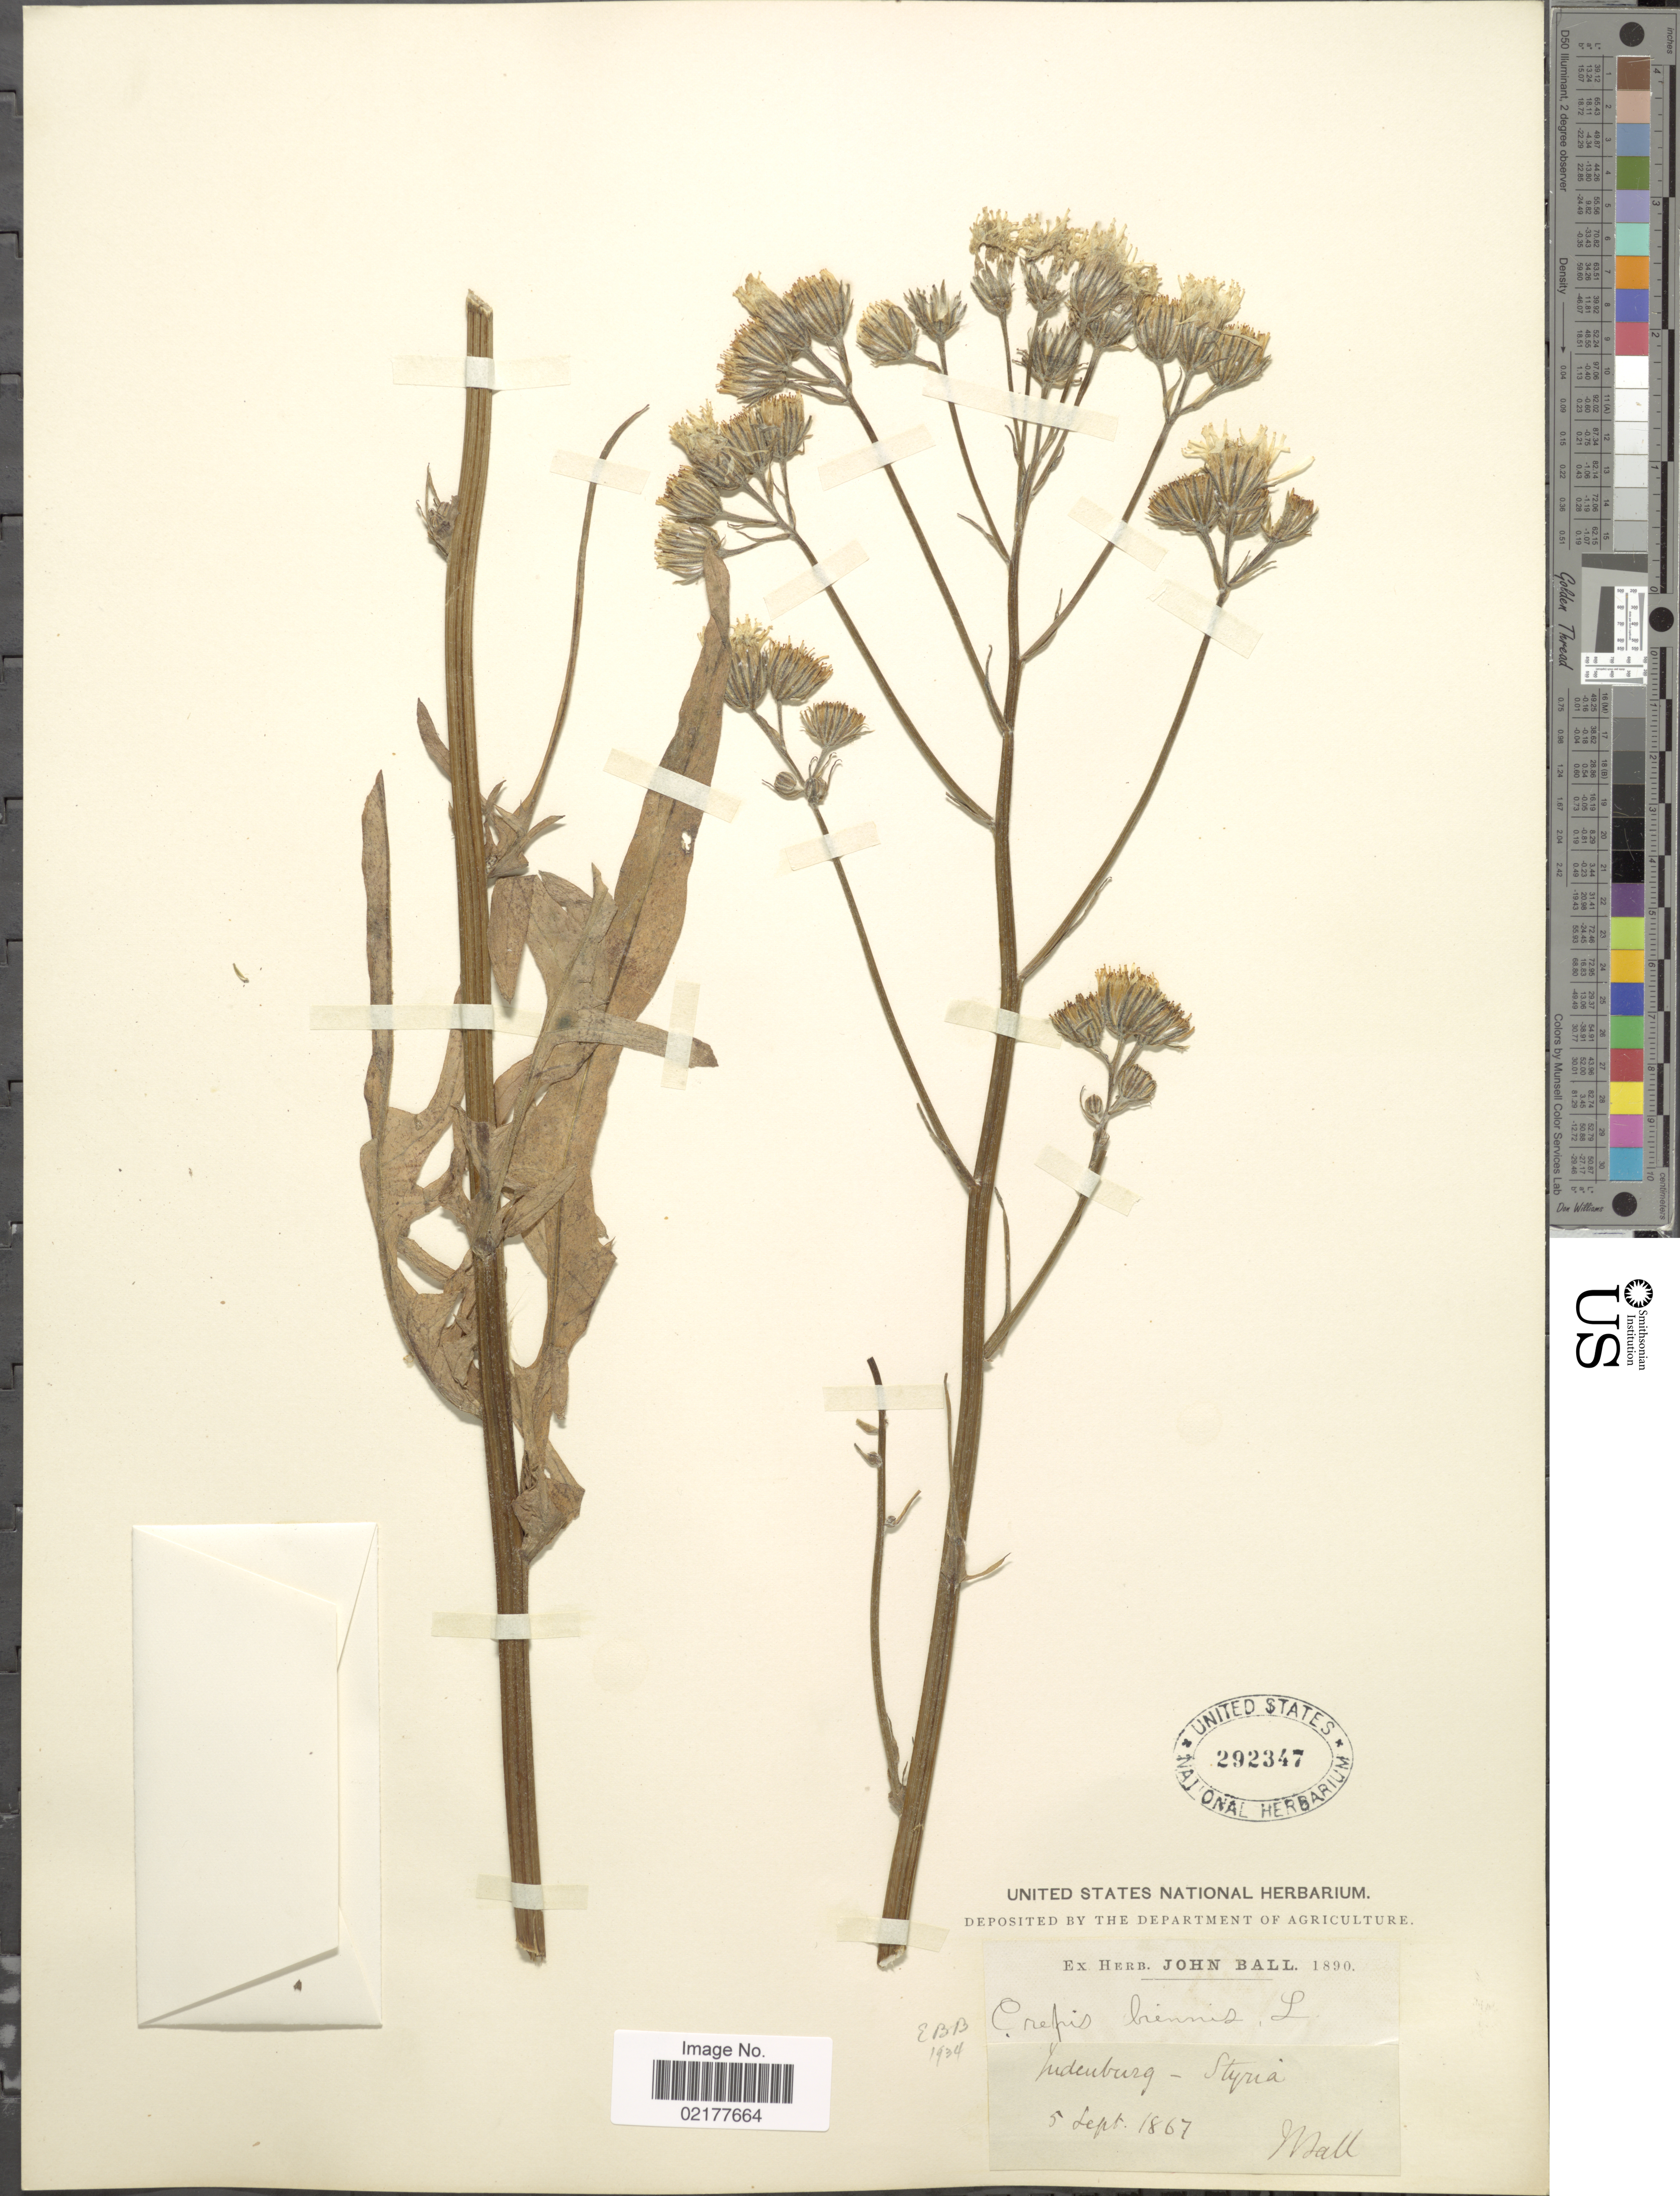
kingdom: Plantae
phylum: Tracheophyta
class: Magnoliopsida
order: Asterales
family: Asteraceae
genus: Crepis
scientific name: Crepis biennis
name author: L.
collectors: J. Ball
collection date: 1867-09-05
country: Austria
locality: Ludenburg - Styria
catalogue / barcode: US 292347